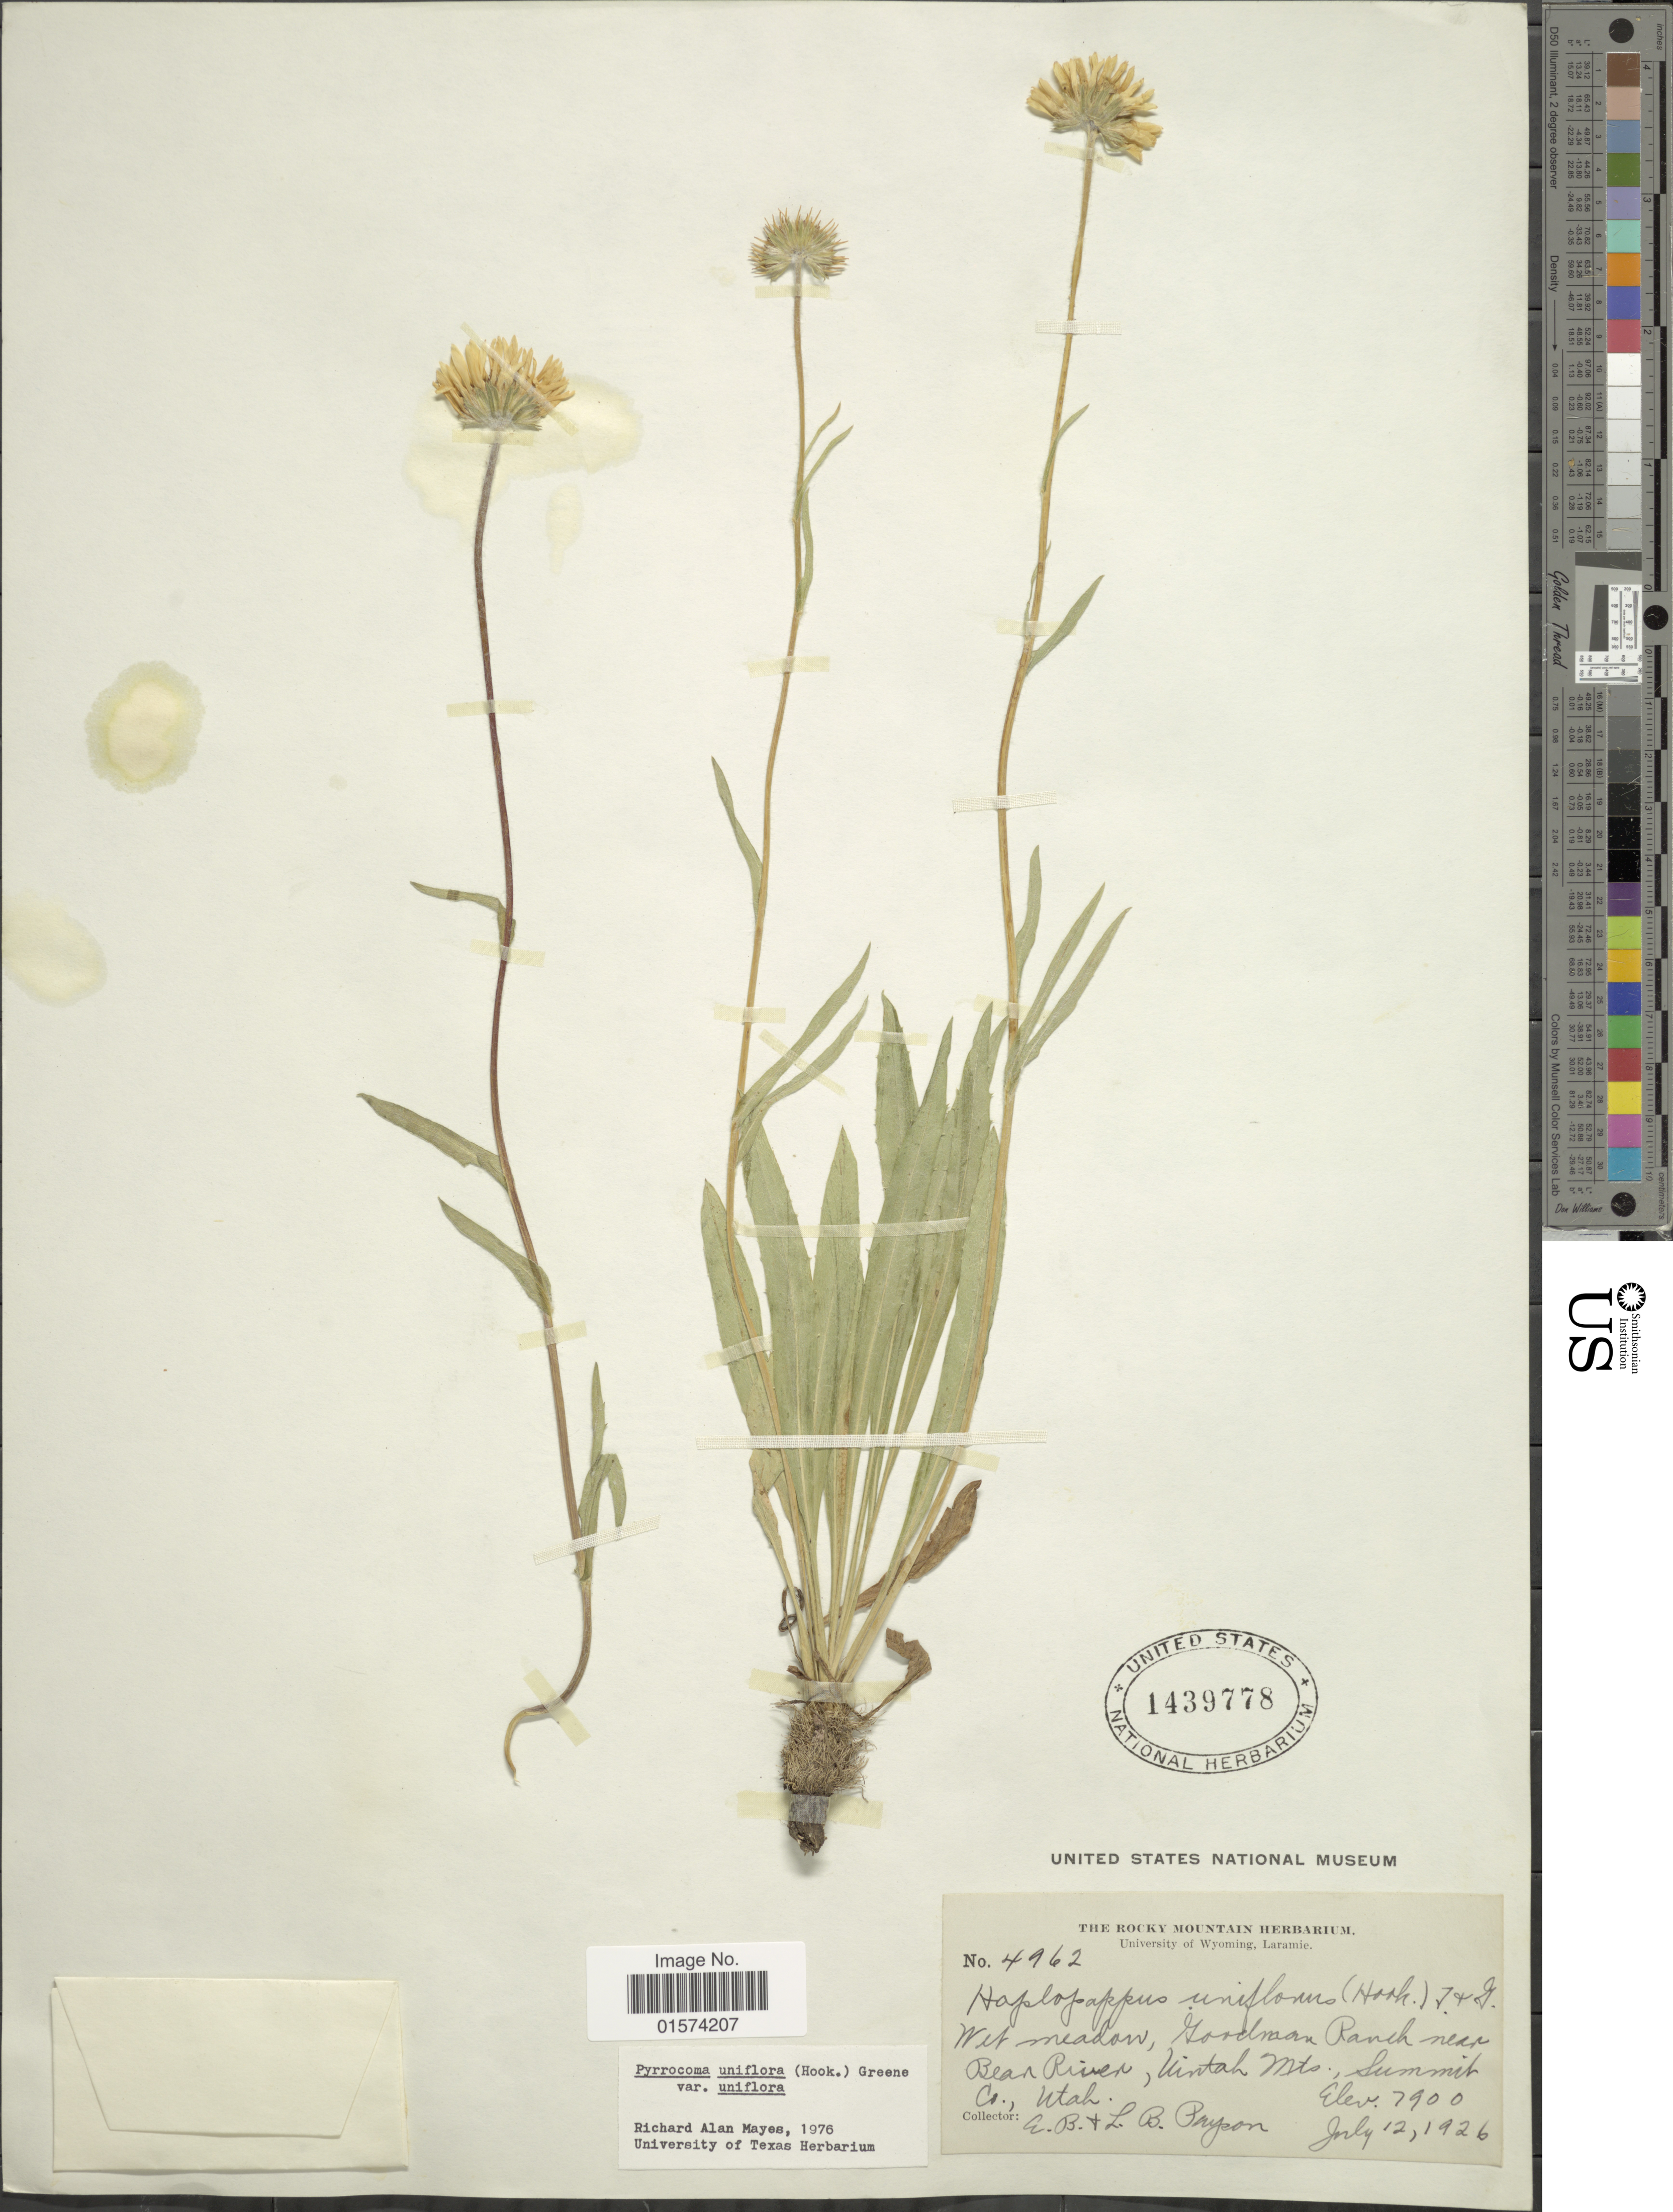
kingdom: Plantae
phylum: Tracheophyta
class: Magnoliopsida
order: Asterales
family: Asteraceae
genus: Pyrrocoma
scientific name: Pyrrocoma uniflora var. uniflora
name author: (Hook.) Greene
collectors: E. B. Payson & L. Payson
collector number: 4962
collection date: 1926-07-12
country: United States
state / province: Utah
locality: Wet meadow, Goodman Ranch near Bear River, Uintah Mts., Summit Co.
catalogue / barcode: US 1439778